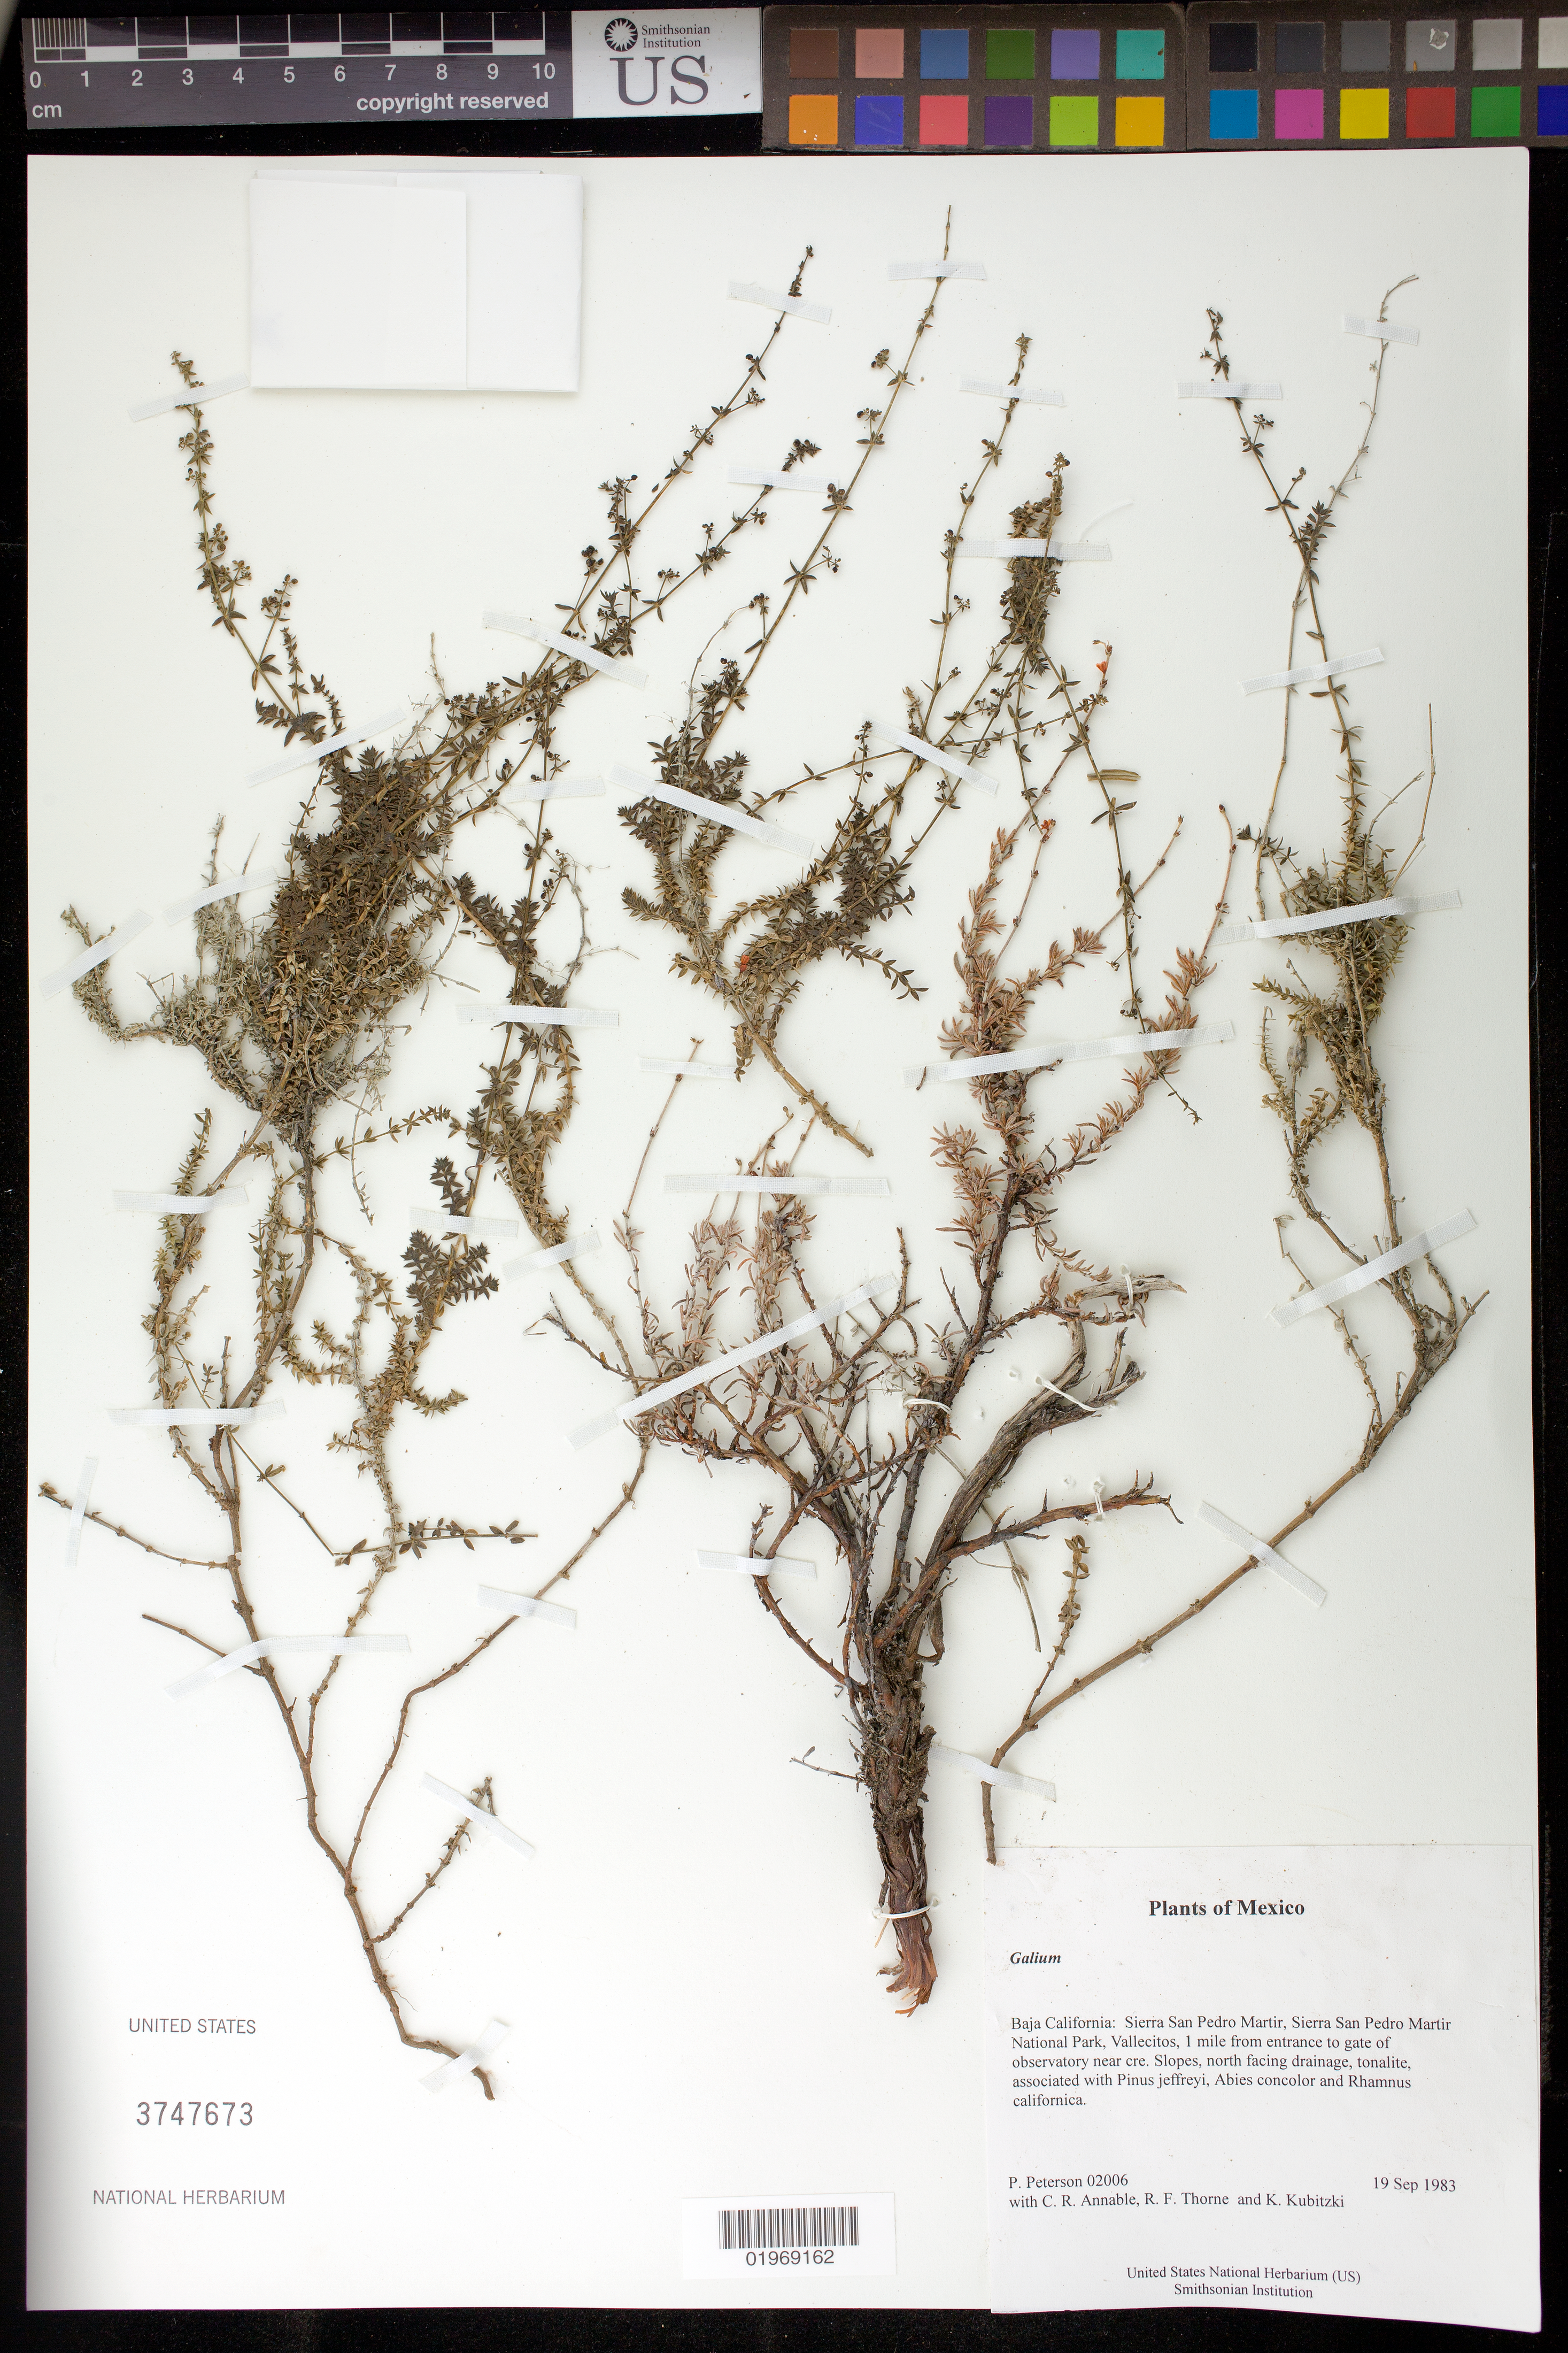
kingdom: Plantae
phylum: Tracheophyta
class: Magnoliopsida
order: Gentianales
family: Rubiaceae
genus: Galium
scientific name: Galium sp.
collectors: P. M. Peterson, C. R. Annable, R. F. Thorne & K. Kubitzki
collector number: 02006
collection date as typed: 19 Sep 1983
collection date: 1983-09-19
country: Mexico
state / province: Baja California Norte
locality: Sierra San Pedro Martir, Sierra San Pedro Martir National Park, Vallecitos, 1 mile from entrance to gate of observatory near cre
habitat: Slopes, north facing drainage, tonalite, associated with Pinus jeffreyi, Abies concolor and Rhamnus californica.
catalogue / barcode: US 3747673